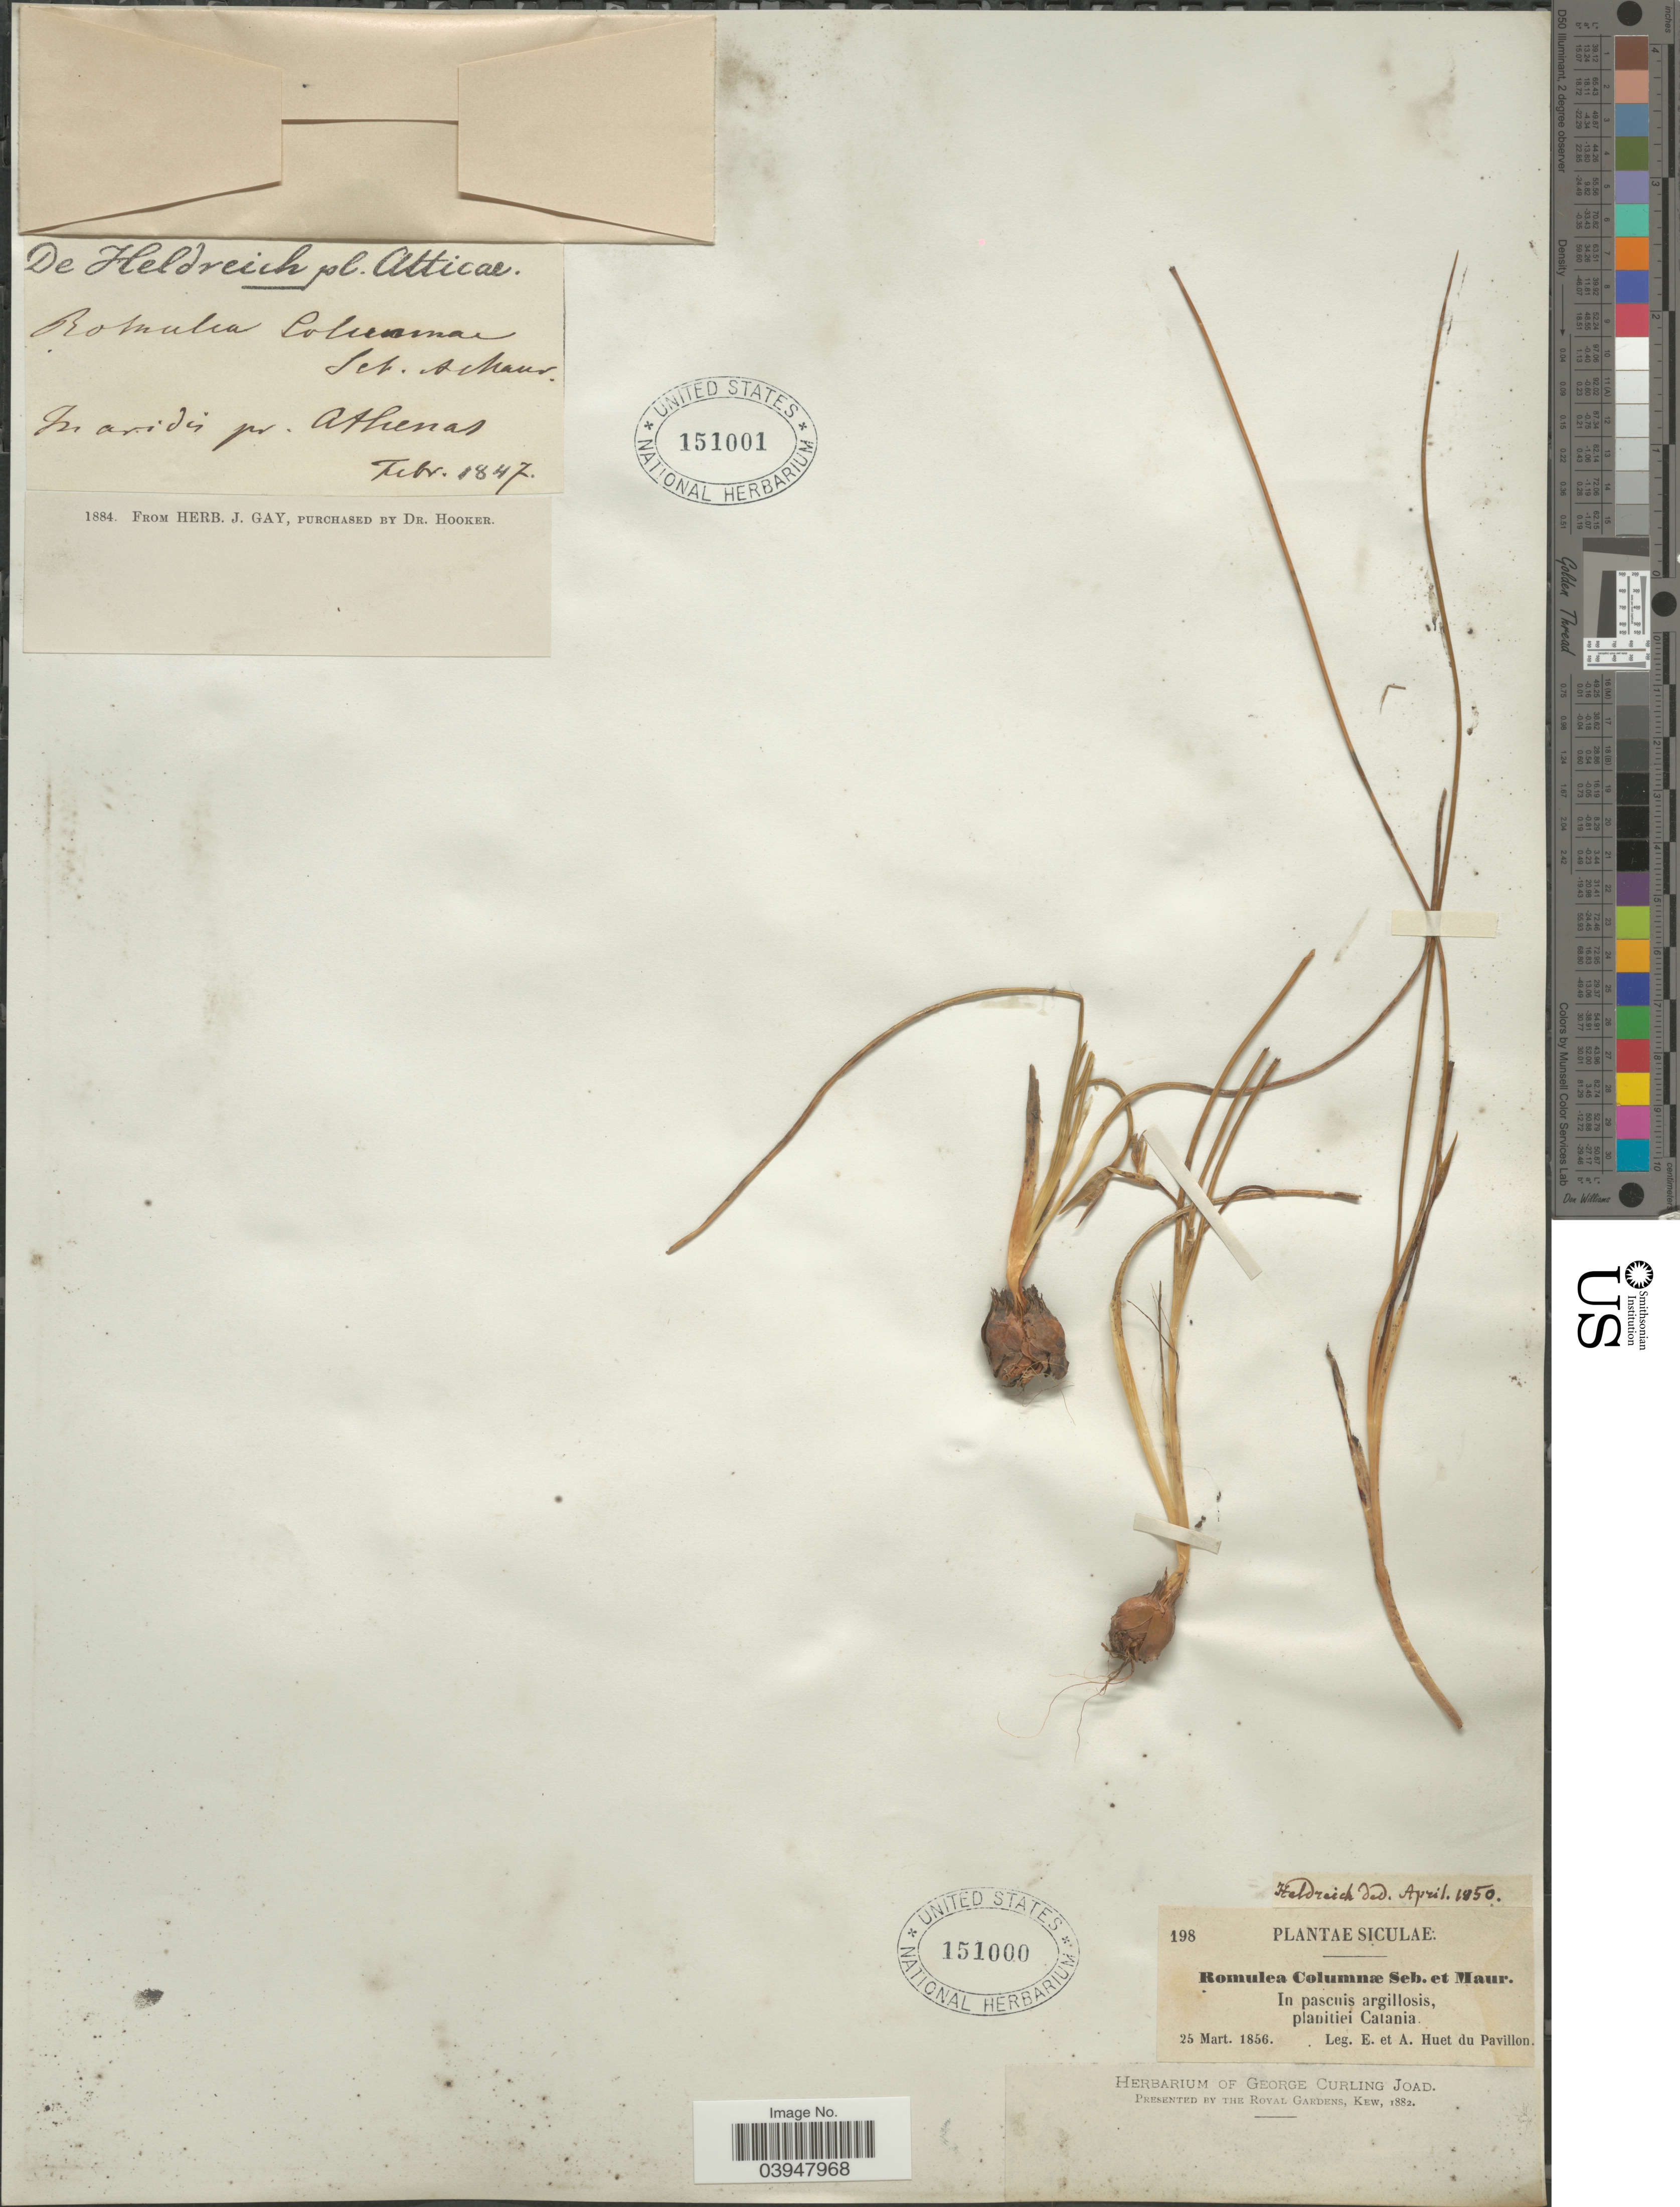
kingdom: Plantae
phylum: Tracheophyta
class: Liliopsida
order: Asparagales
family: Iridaceae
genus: Romulea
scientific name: Romulea columnae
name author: Sebast. & Mauri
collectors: E. Huet du Pavillon & A. Huet du Pavillon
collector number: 198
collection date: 1856-03-25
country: Italy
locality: Siculae. In pascuis argillosis, planitiei Catania.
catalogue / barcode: US 151000